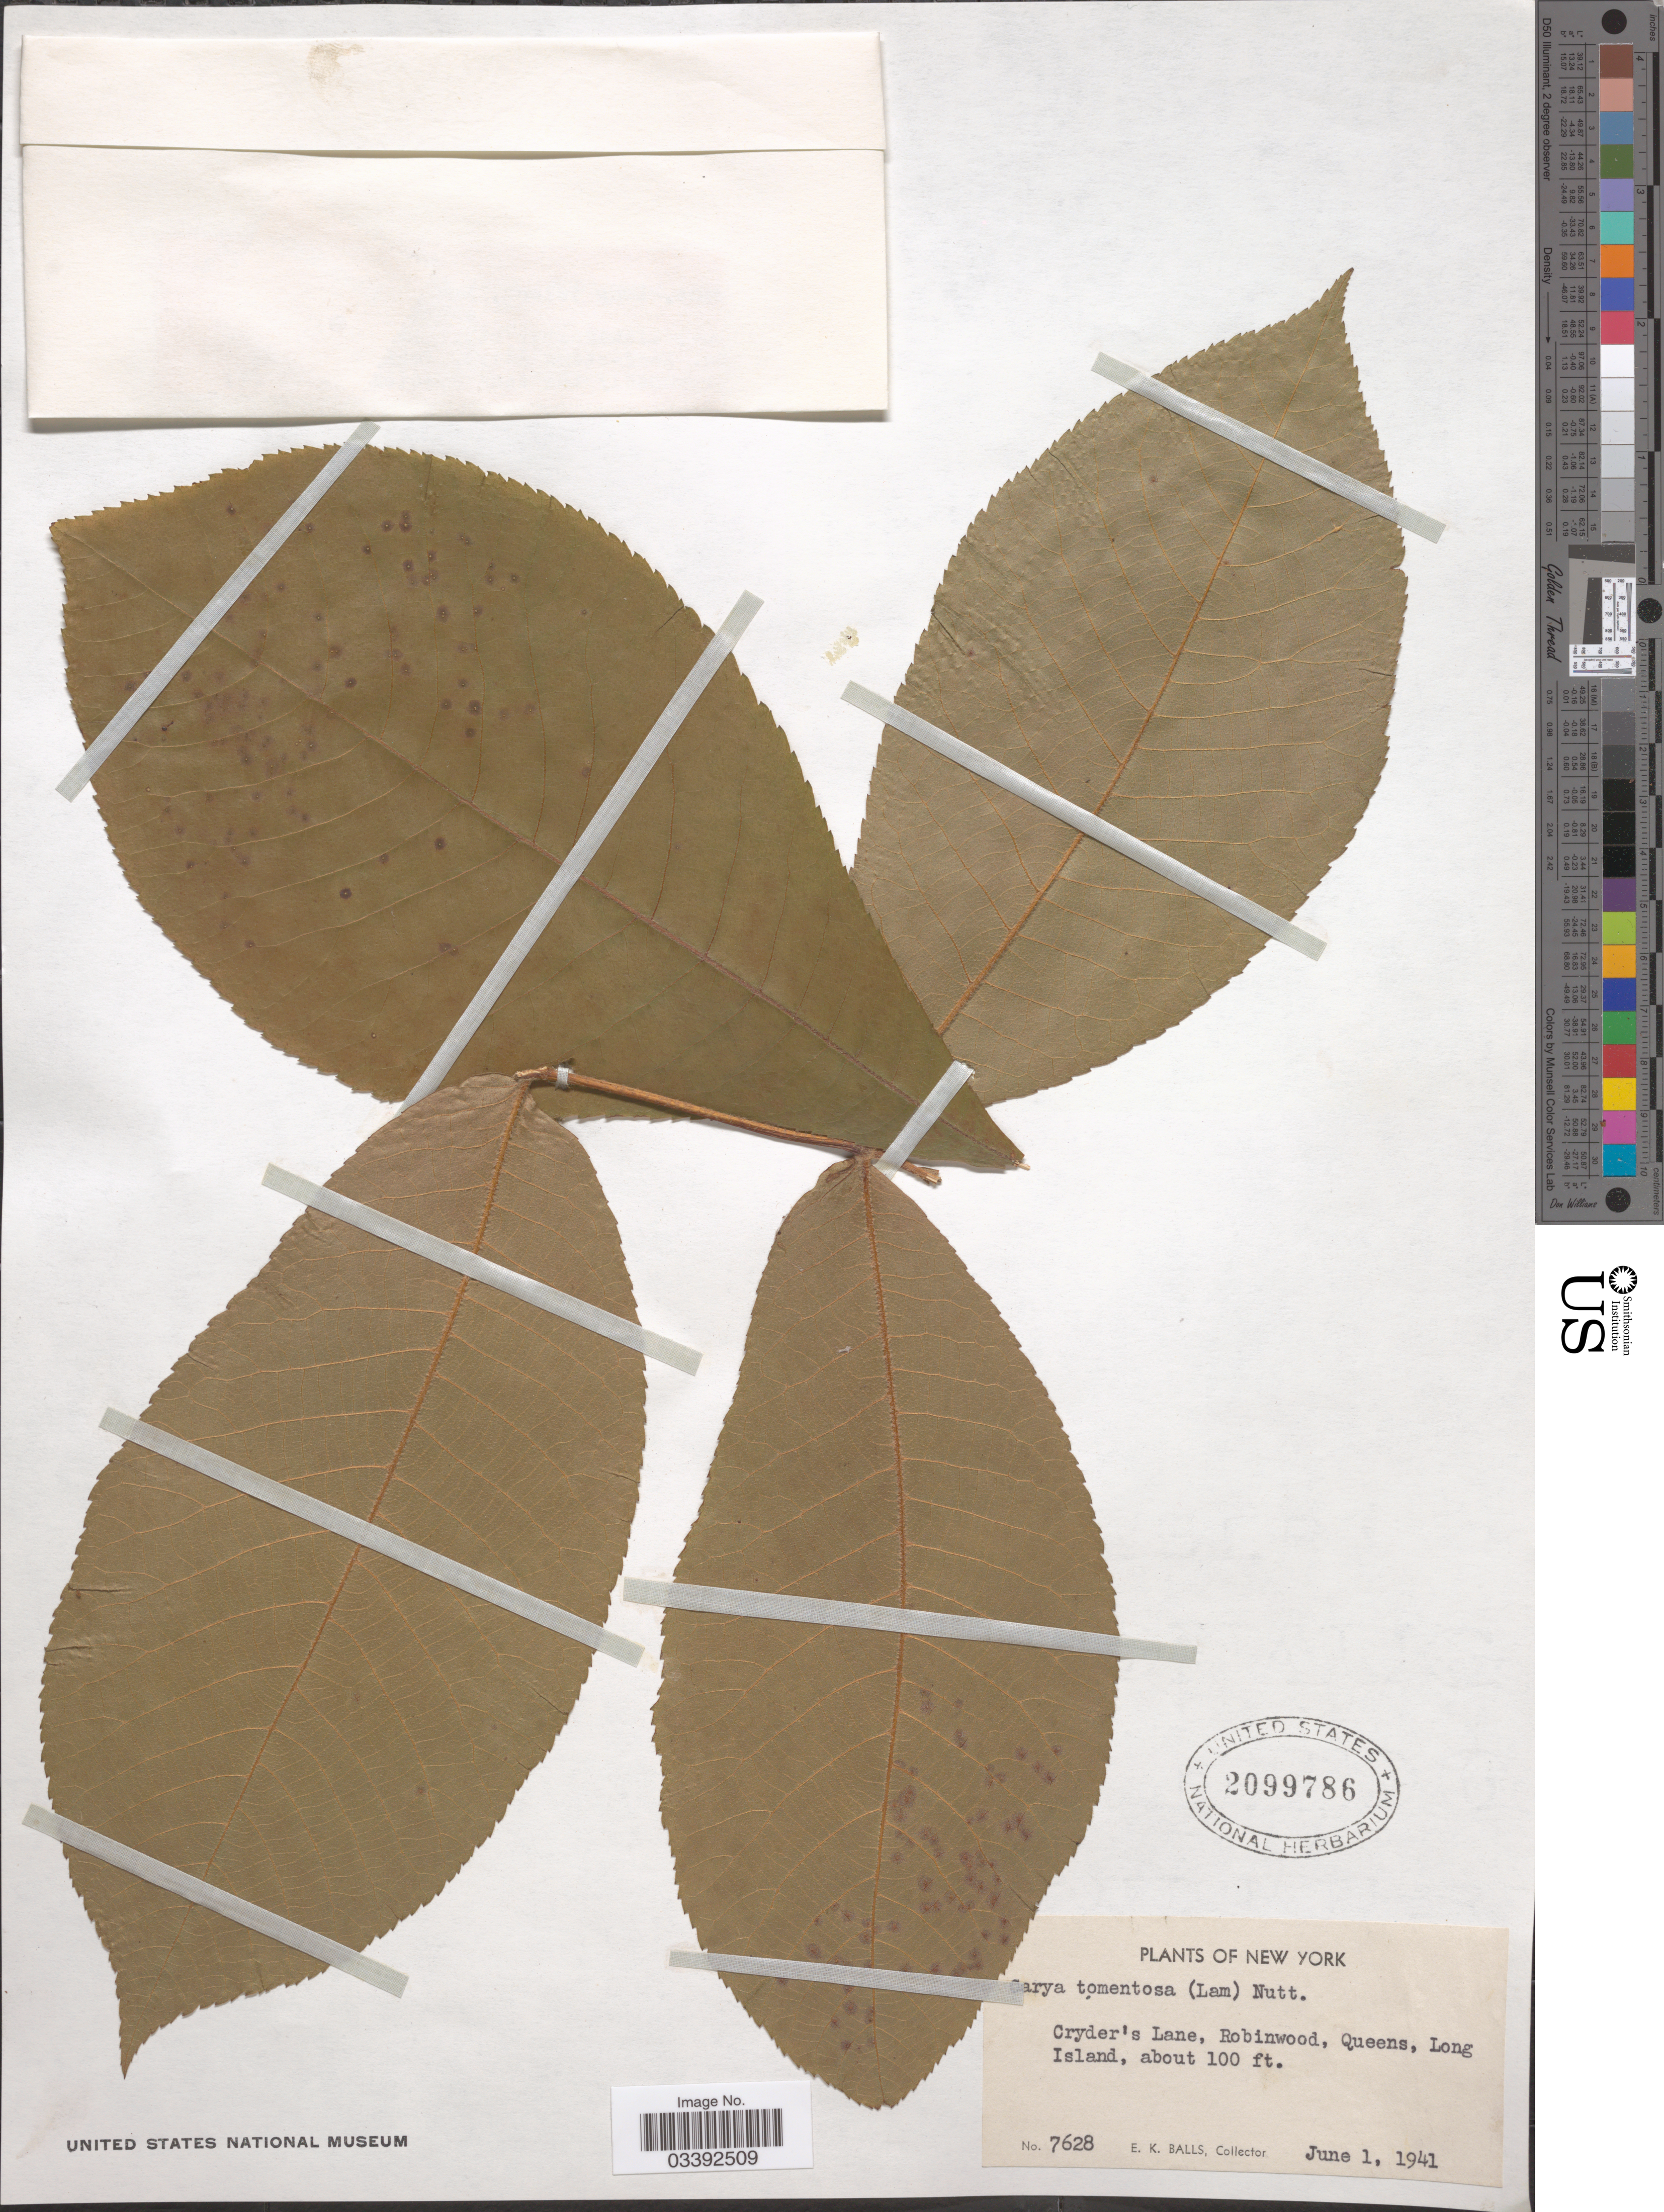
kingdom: Plantae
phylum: Tracheophyta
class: Magnoliopsida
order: Fagales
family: Juglandaceae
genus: Carya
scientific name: Carya tomentosa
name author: (Lam.) Nutt.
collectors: E. K. Balls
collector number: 7628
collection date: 1941-06-01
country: United States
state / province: New York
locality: Cryder's Lane, Robinwood, Queens, Long Island.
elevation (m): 30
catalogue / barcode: US 2099786